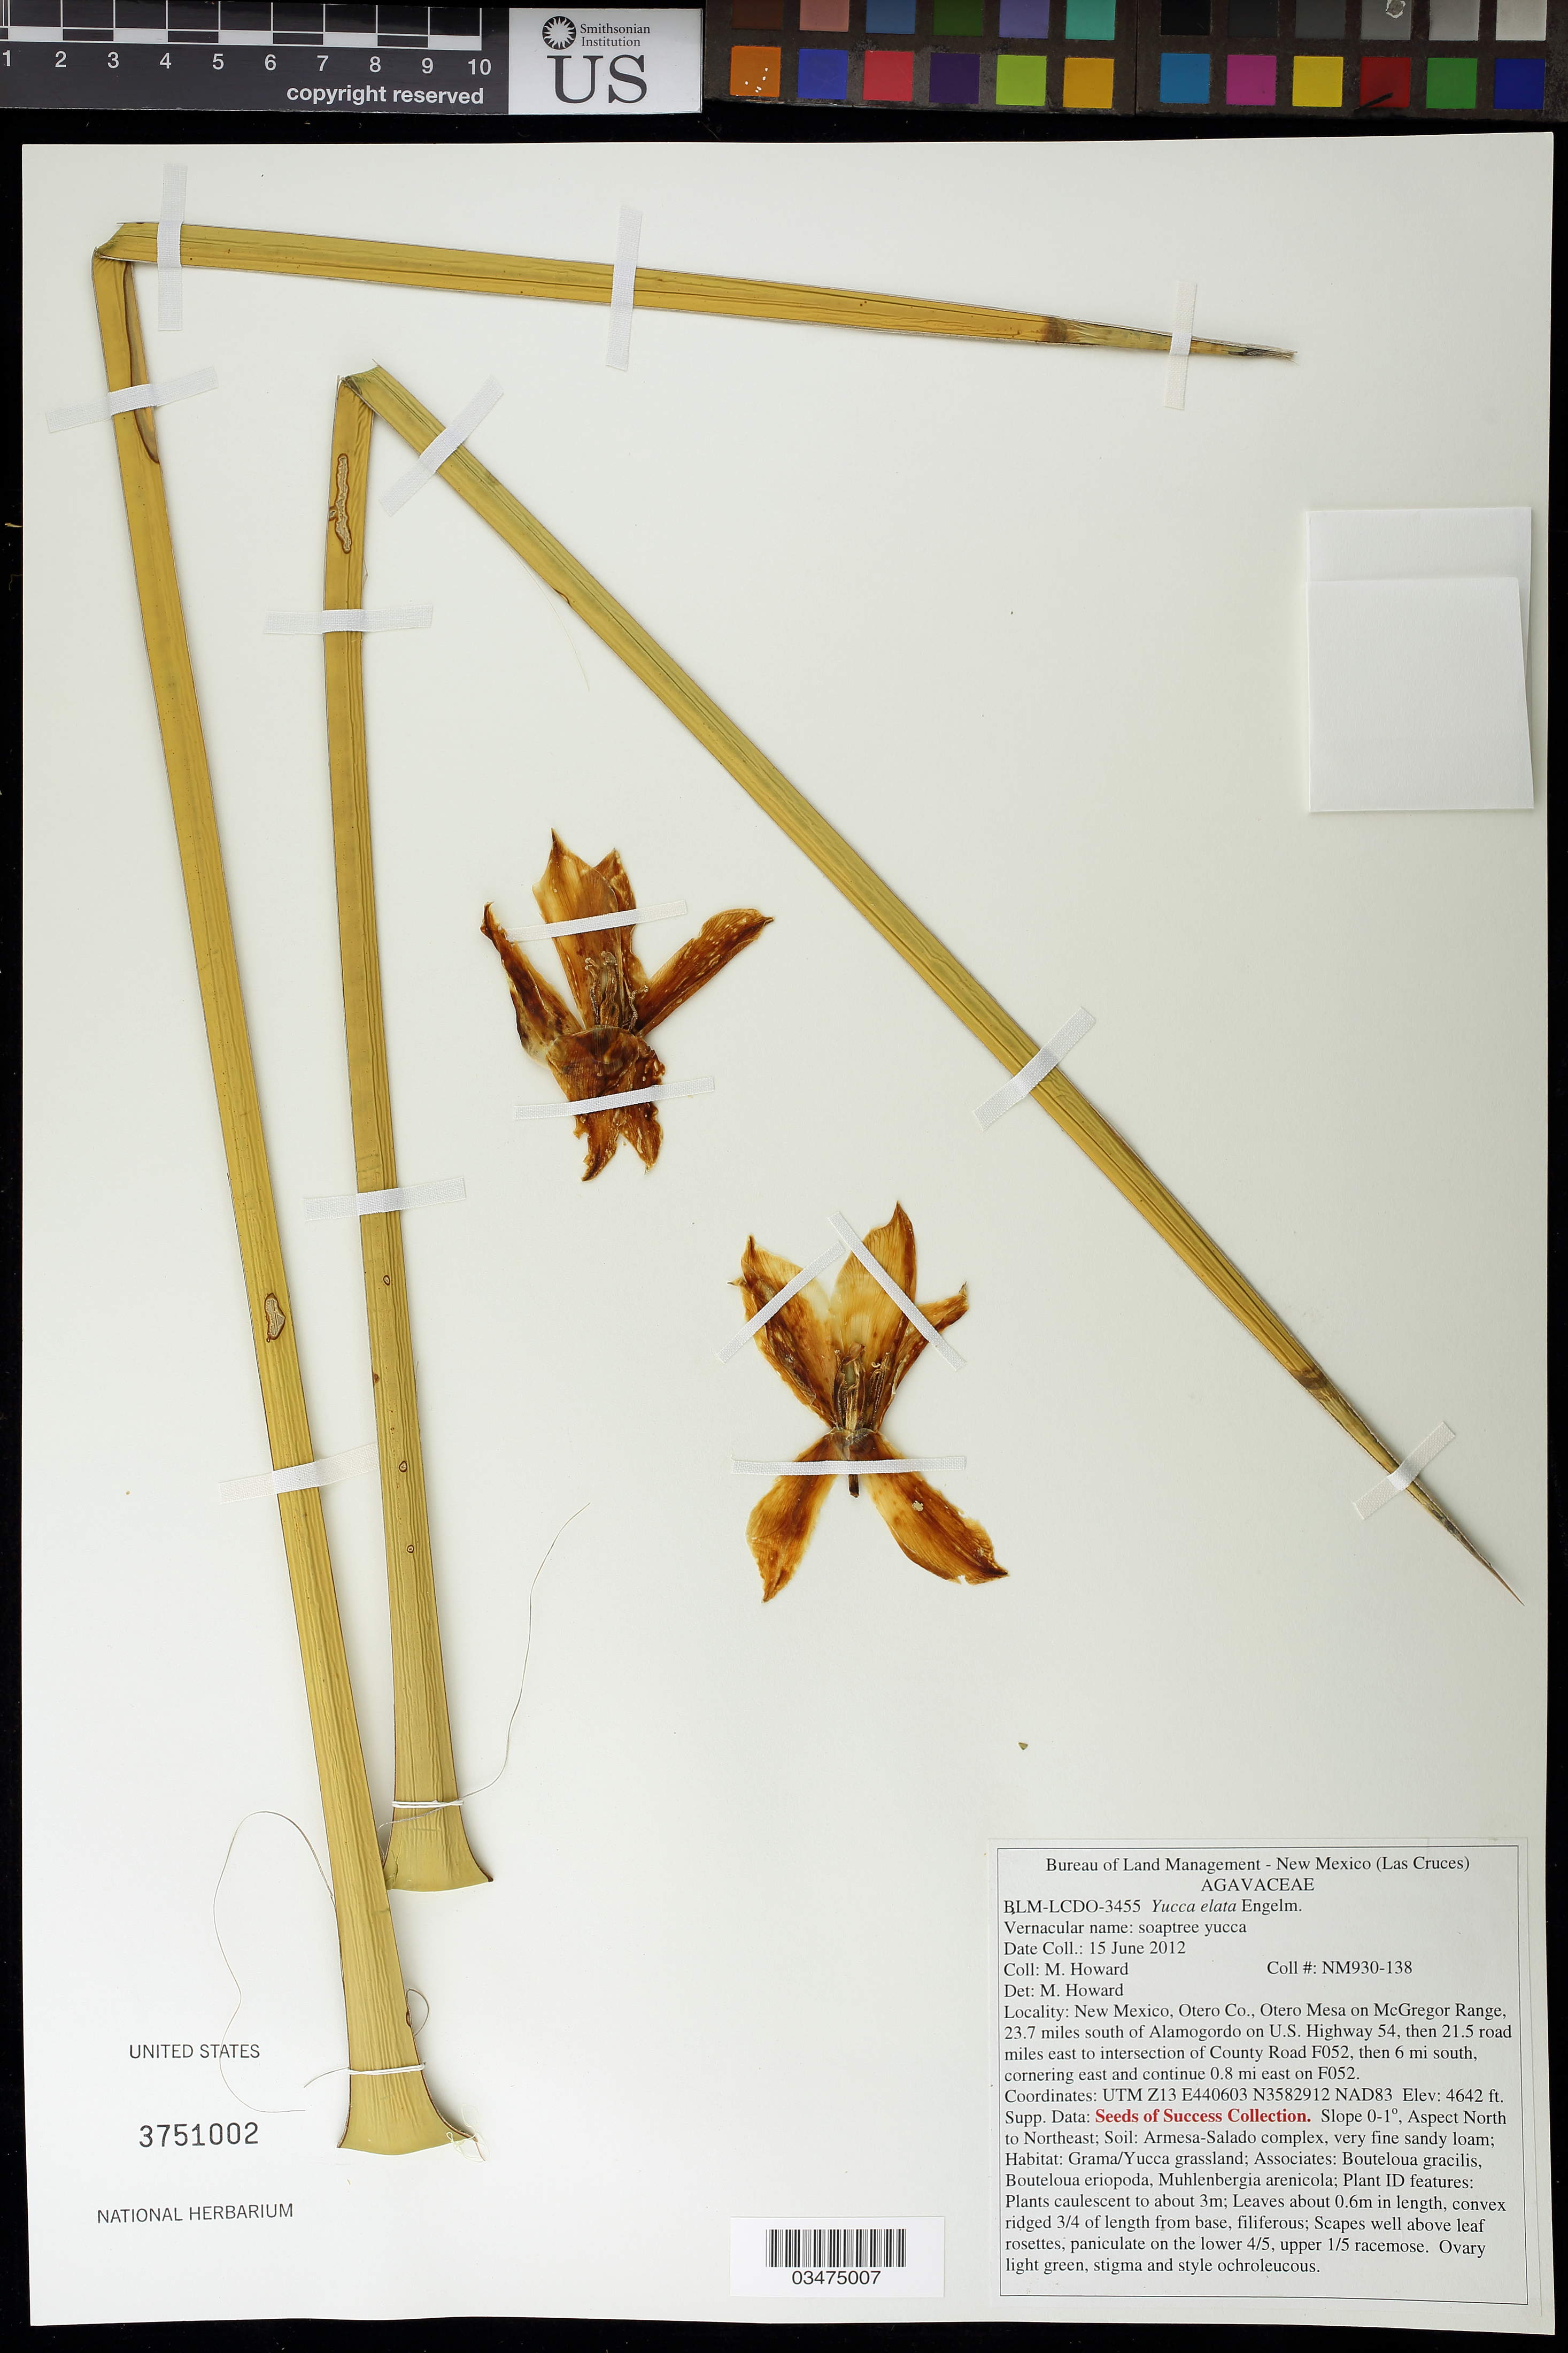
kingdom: Plantae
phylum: Tracheophyta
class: Liliopsida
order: Asparagales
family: Asparagaceae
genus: Yucca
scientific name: Yucca elata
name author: (Engelm.) Engelm.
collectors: M. Howard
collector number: NM930-138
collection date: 2012-06-15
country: United States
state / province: New Mexico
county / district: Otero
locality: Otero Masa on McGregor Range, 23.7 mi. S of Alamogordo on U.S. Hwy 54, then 21.5 road miles E to intersection of County Road F052, then 6 mi. S, then 0.8 mi. E on F052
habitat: Very fine sandy loam. Grama/Ycca grassland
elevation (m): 1415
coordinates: N3582912, E440603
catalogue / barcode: US 3751002